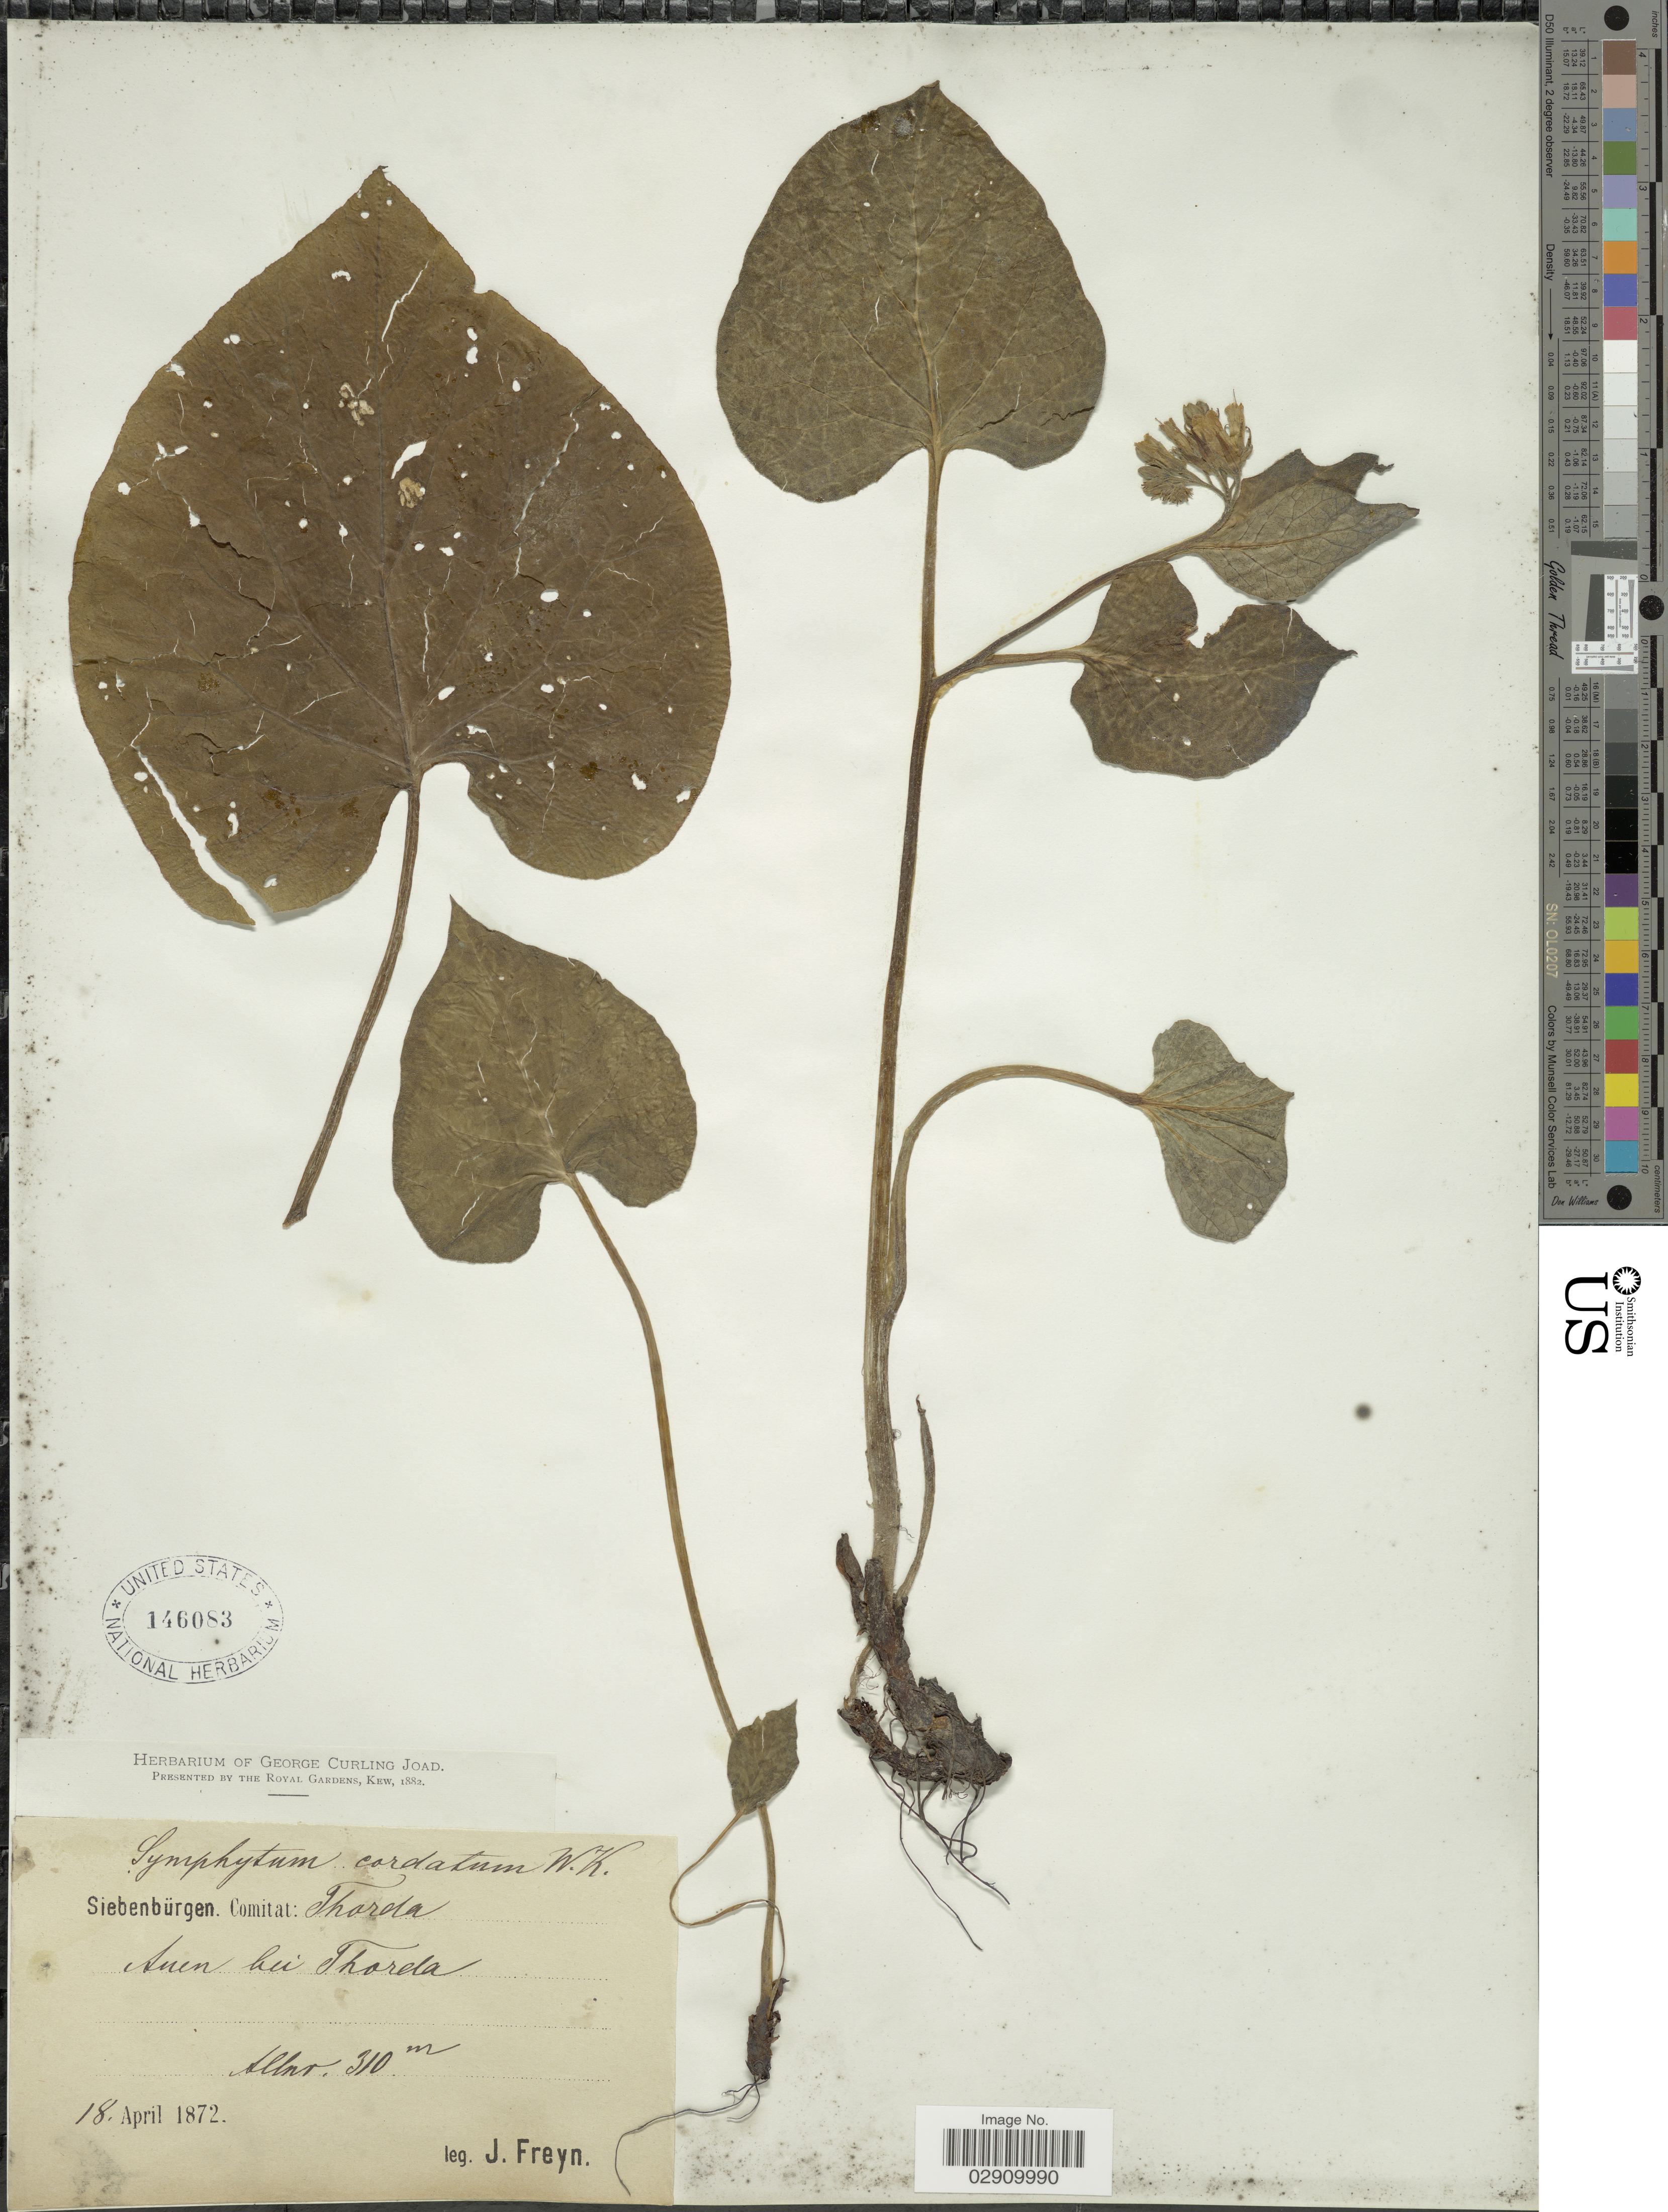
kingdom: Plantae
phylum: Tracheophyta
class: Magnoliopsida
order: Boraginales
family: Boraginaceae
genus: Symphytum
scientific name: Symphytum cordatum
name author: Waldst. & Kit.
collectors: J. Freyn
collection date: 1872-04-18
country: Romania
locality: Siebenbürgen, Comitat Thorda, Auen bei Thorda.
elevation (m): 310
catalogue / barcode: US 146083